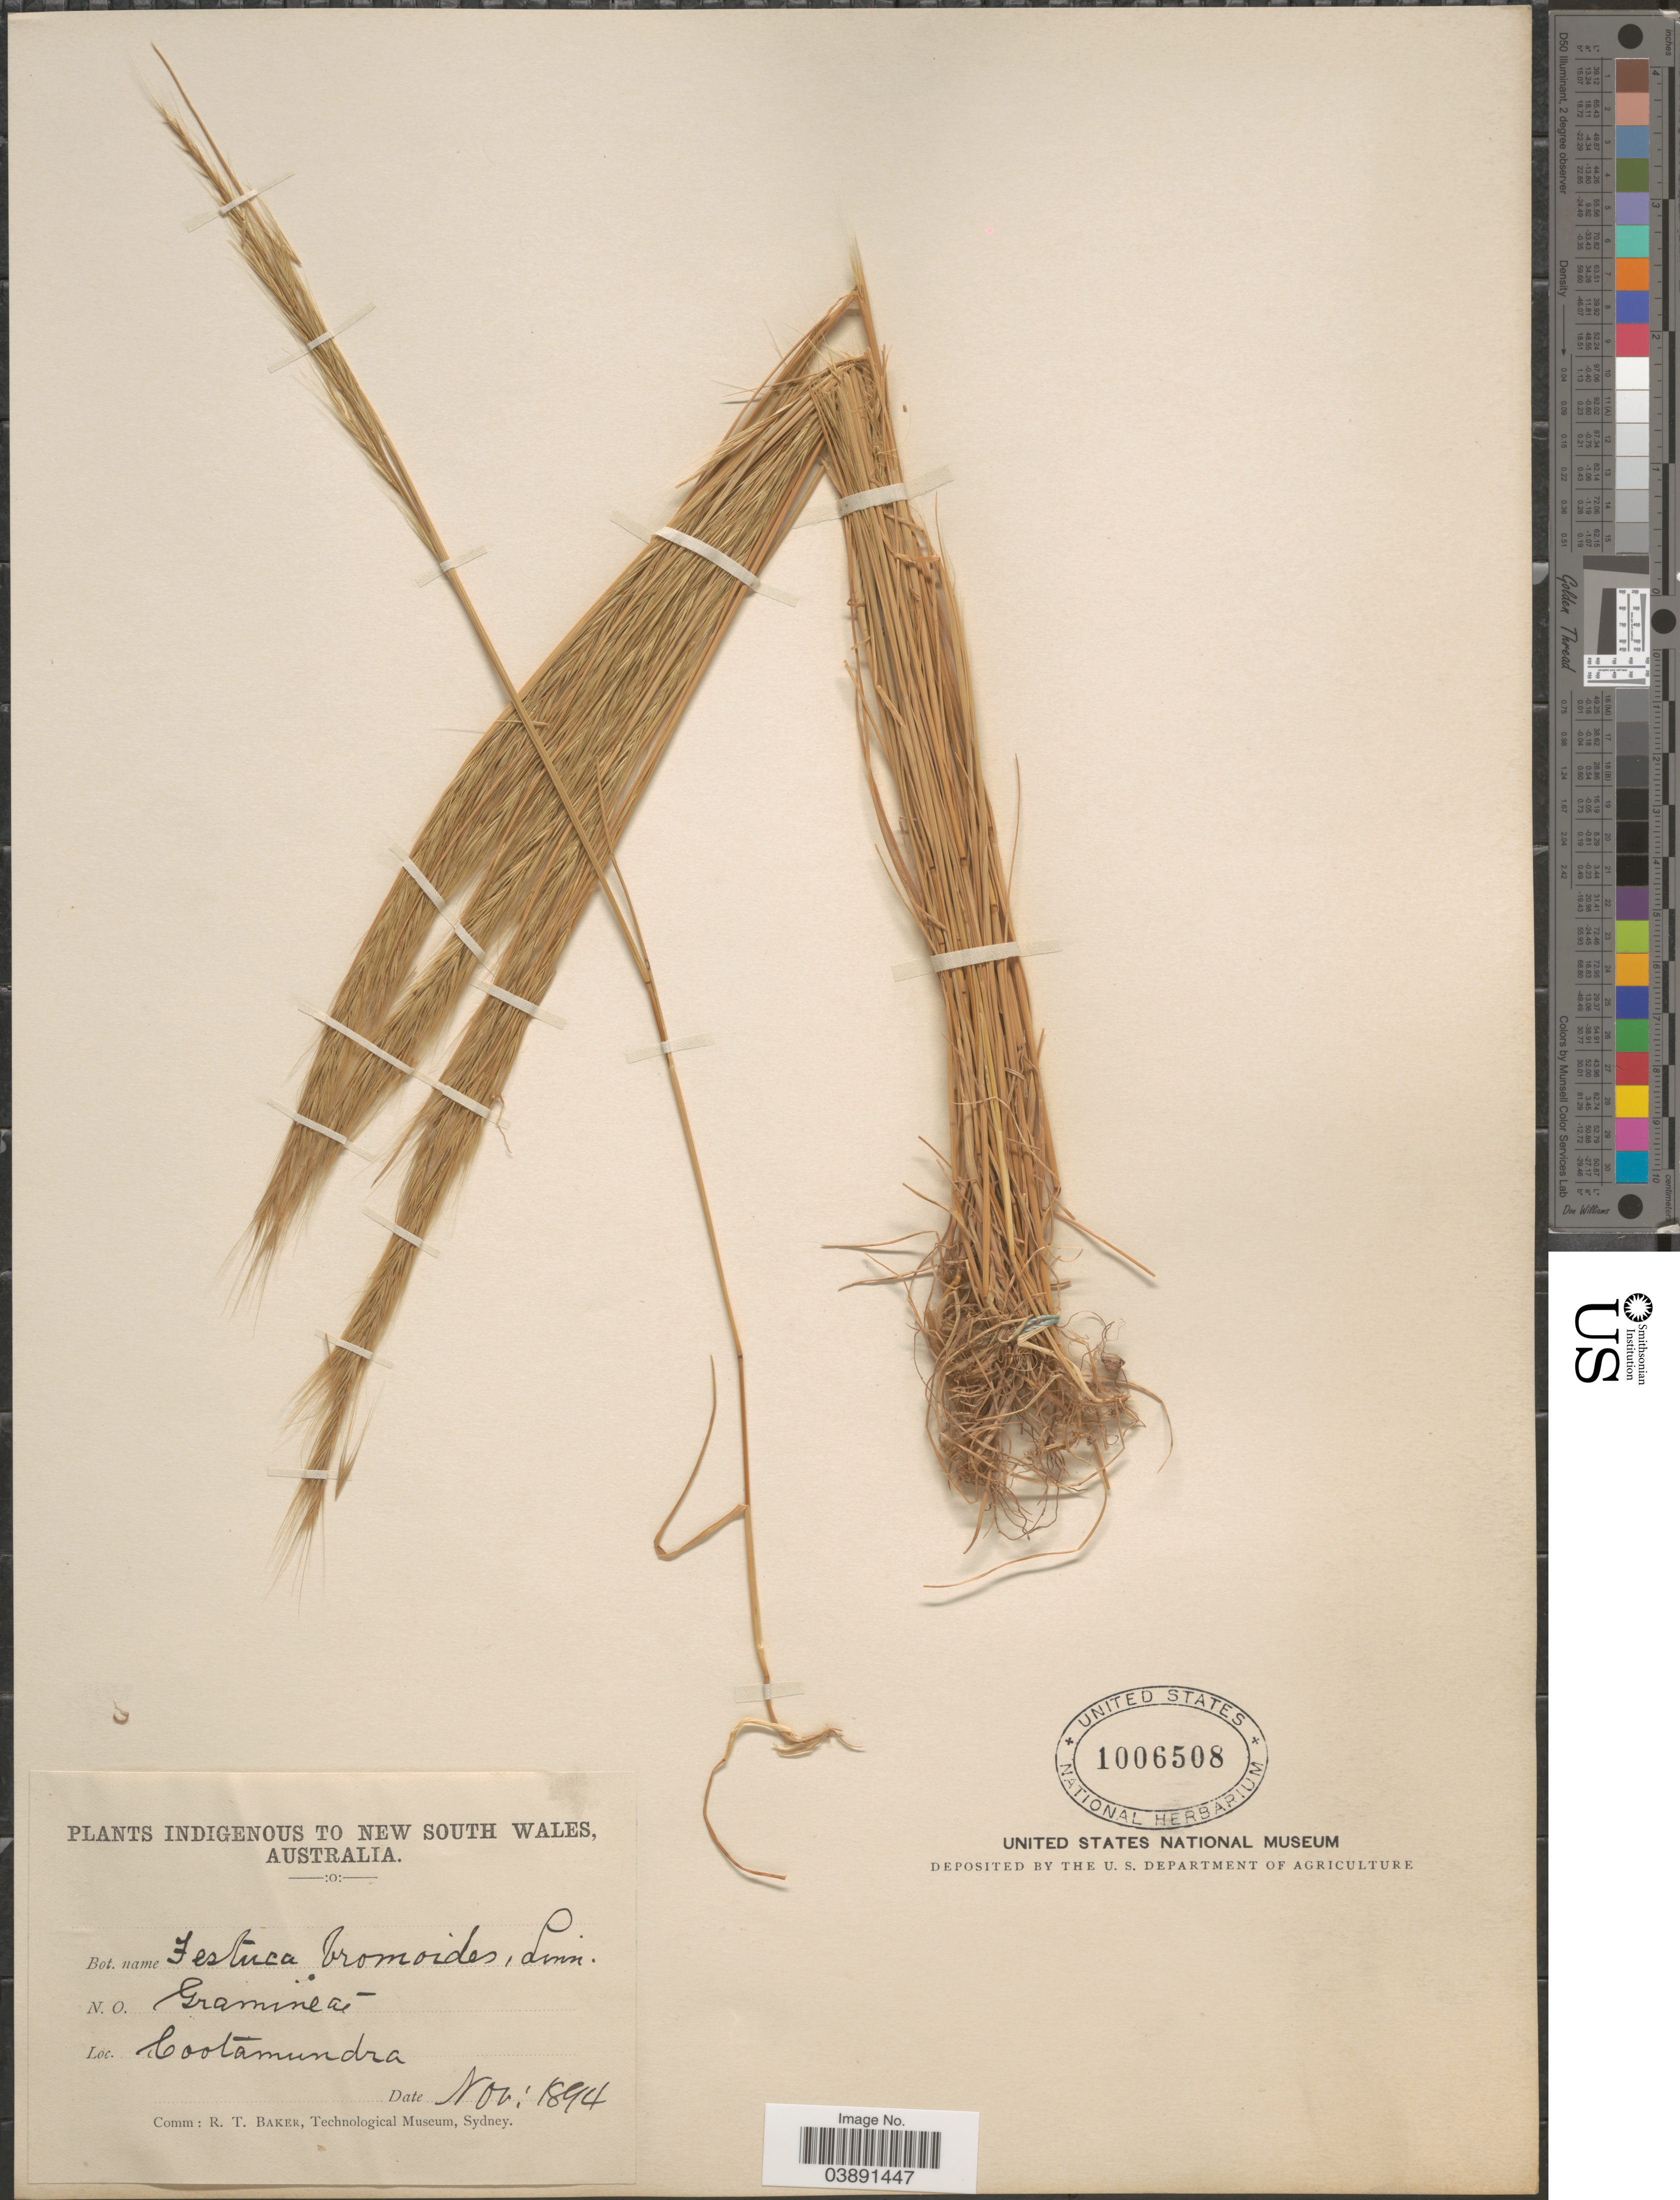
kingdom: Plantae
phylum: Tracheophyta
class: Liliopsida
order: Poales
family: Poaceae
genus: Festuca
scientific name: Festuca bromoides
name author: L.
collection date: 1894-11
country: Australia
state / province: New South Wales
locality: Cootamundra.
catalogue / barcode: US 1006508